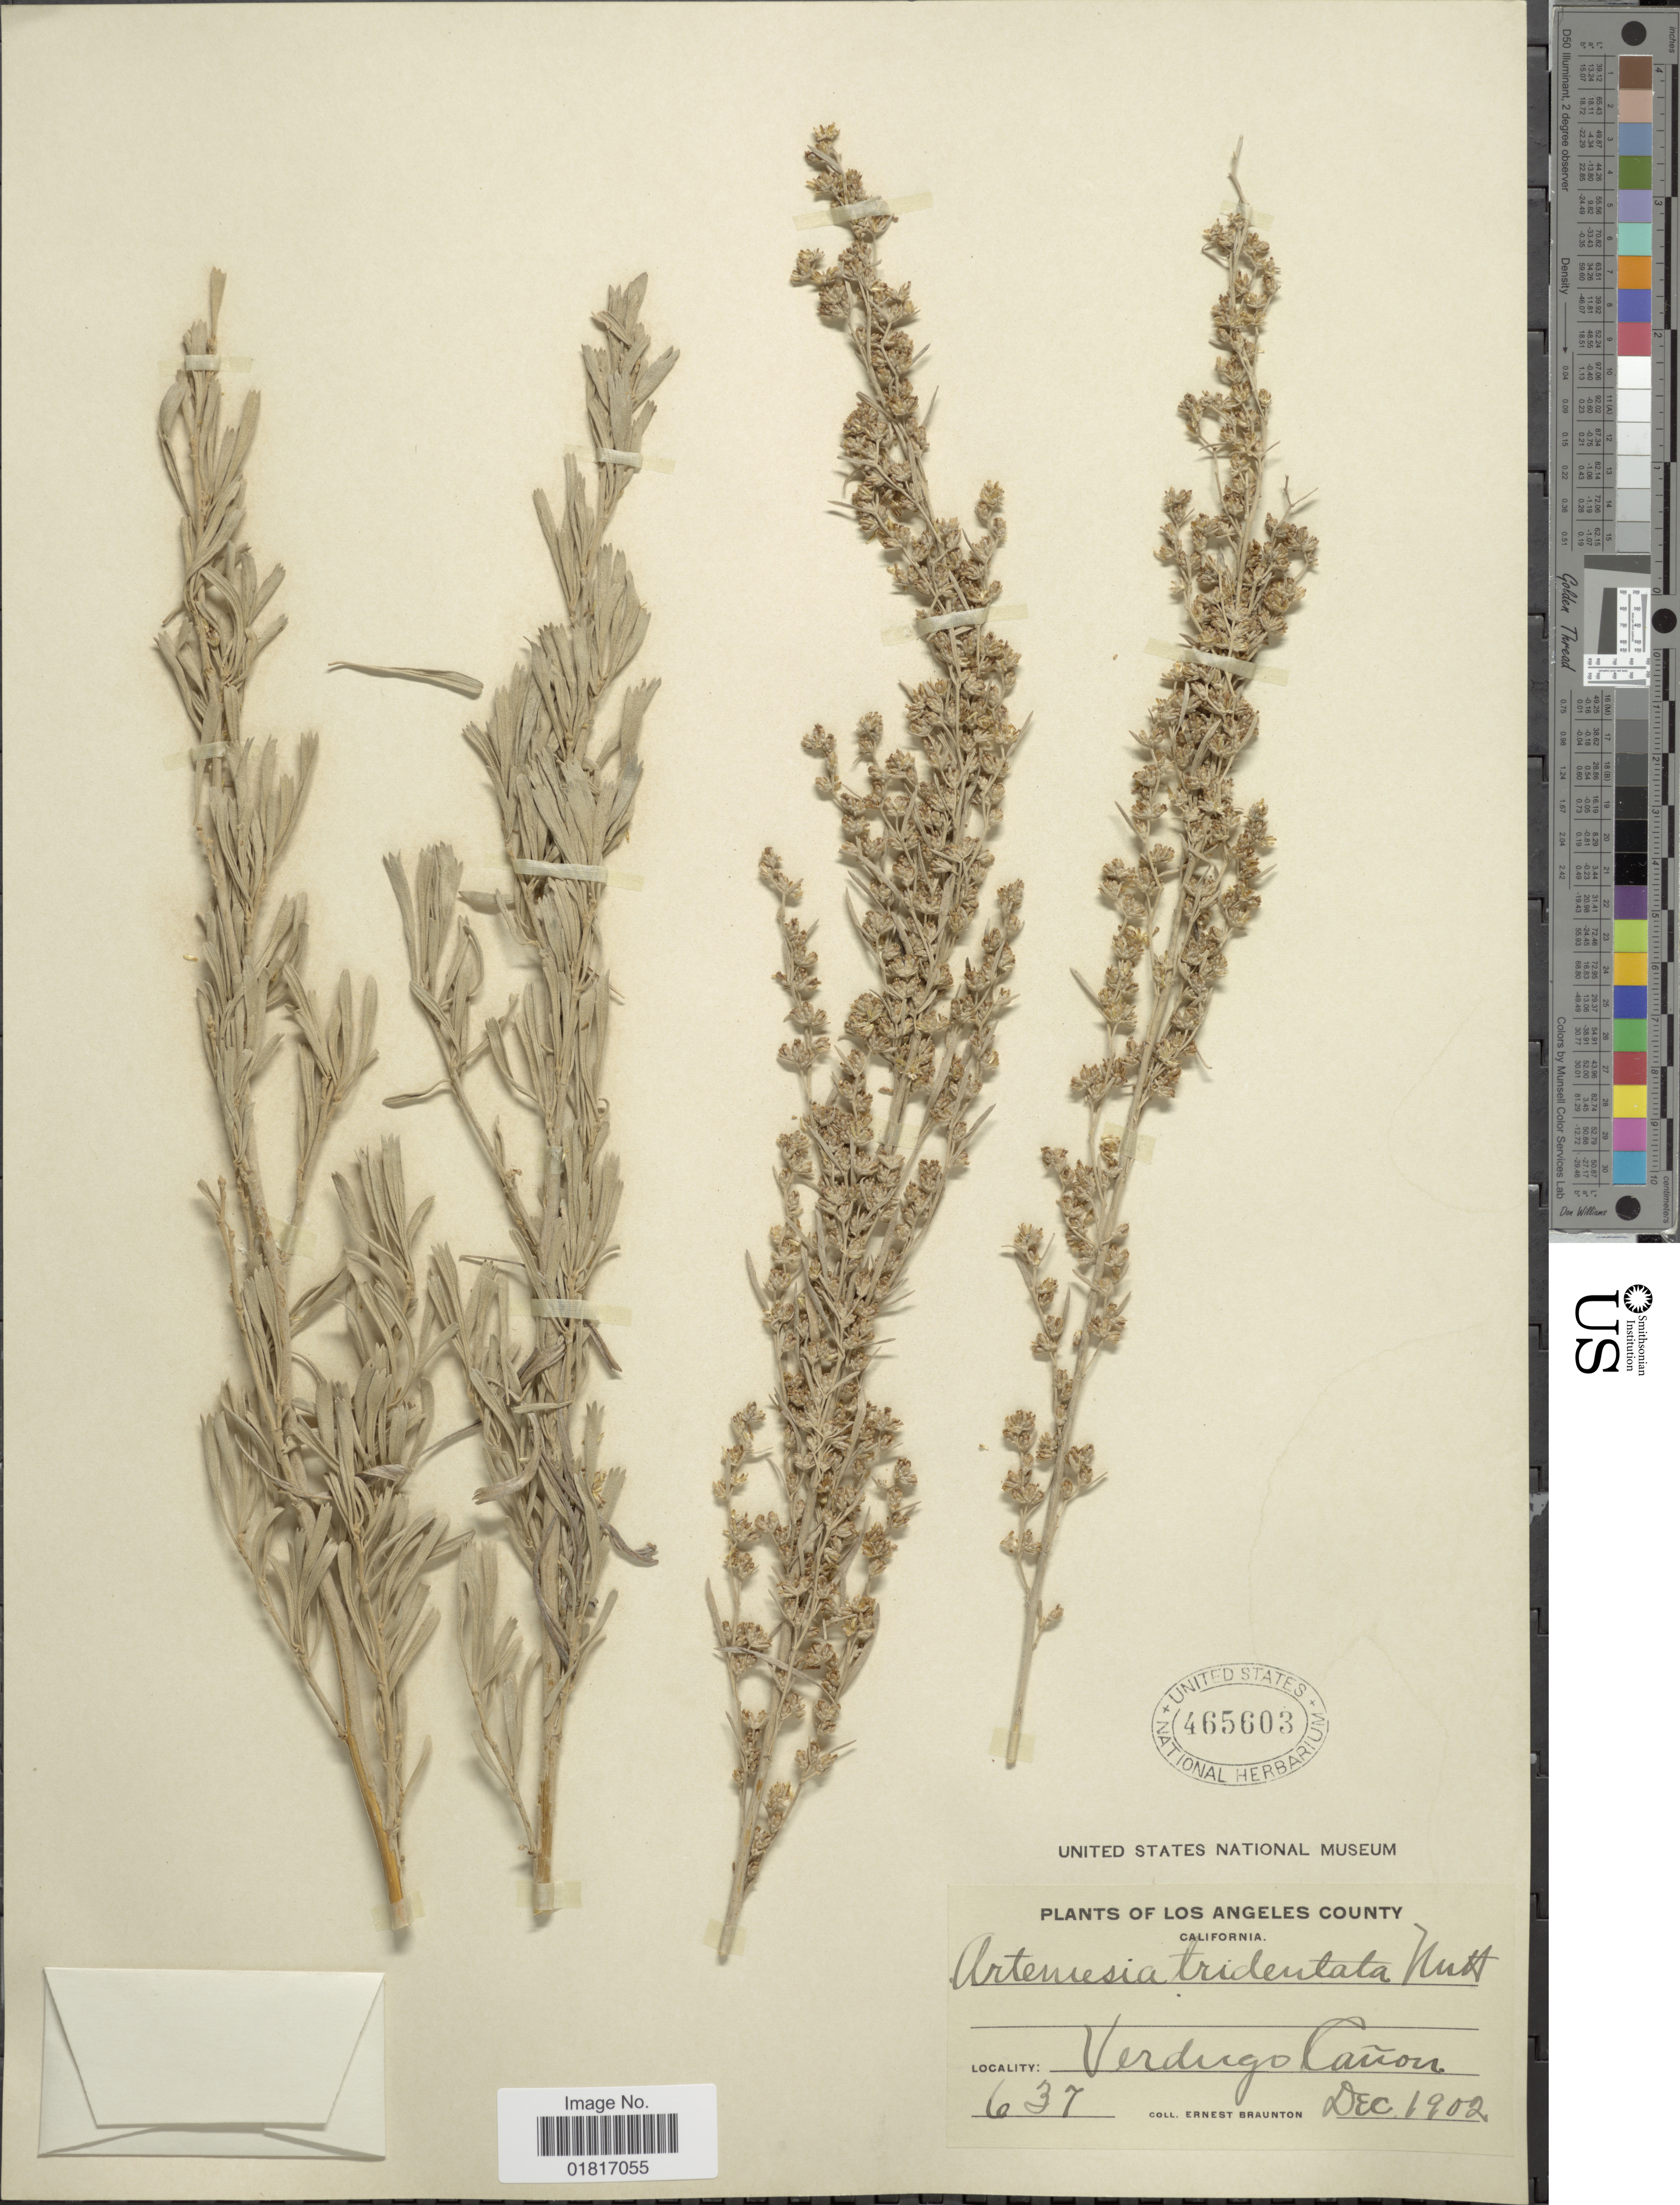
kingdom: Plantae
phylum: Tracheophyta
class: Magnoliopsida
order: Asterales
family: Asteraceae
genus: Artemisia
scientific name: Artemisia tridentata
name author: Nutt.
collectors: E. Braunton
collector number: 637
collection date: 1902-12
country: United States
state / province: California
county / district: Los Angeles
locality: Los Angeles County, Verdugo Cañon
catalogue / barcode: US 465603